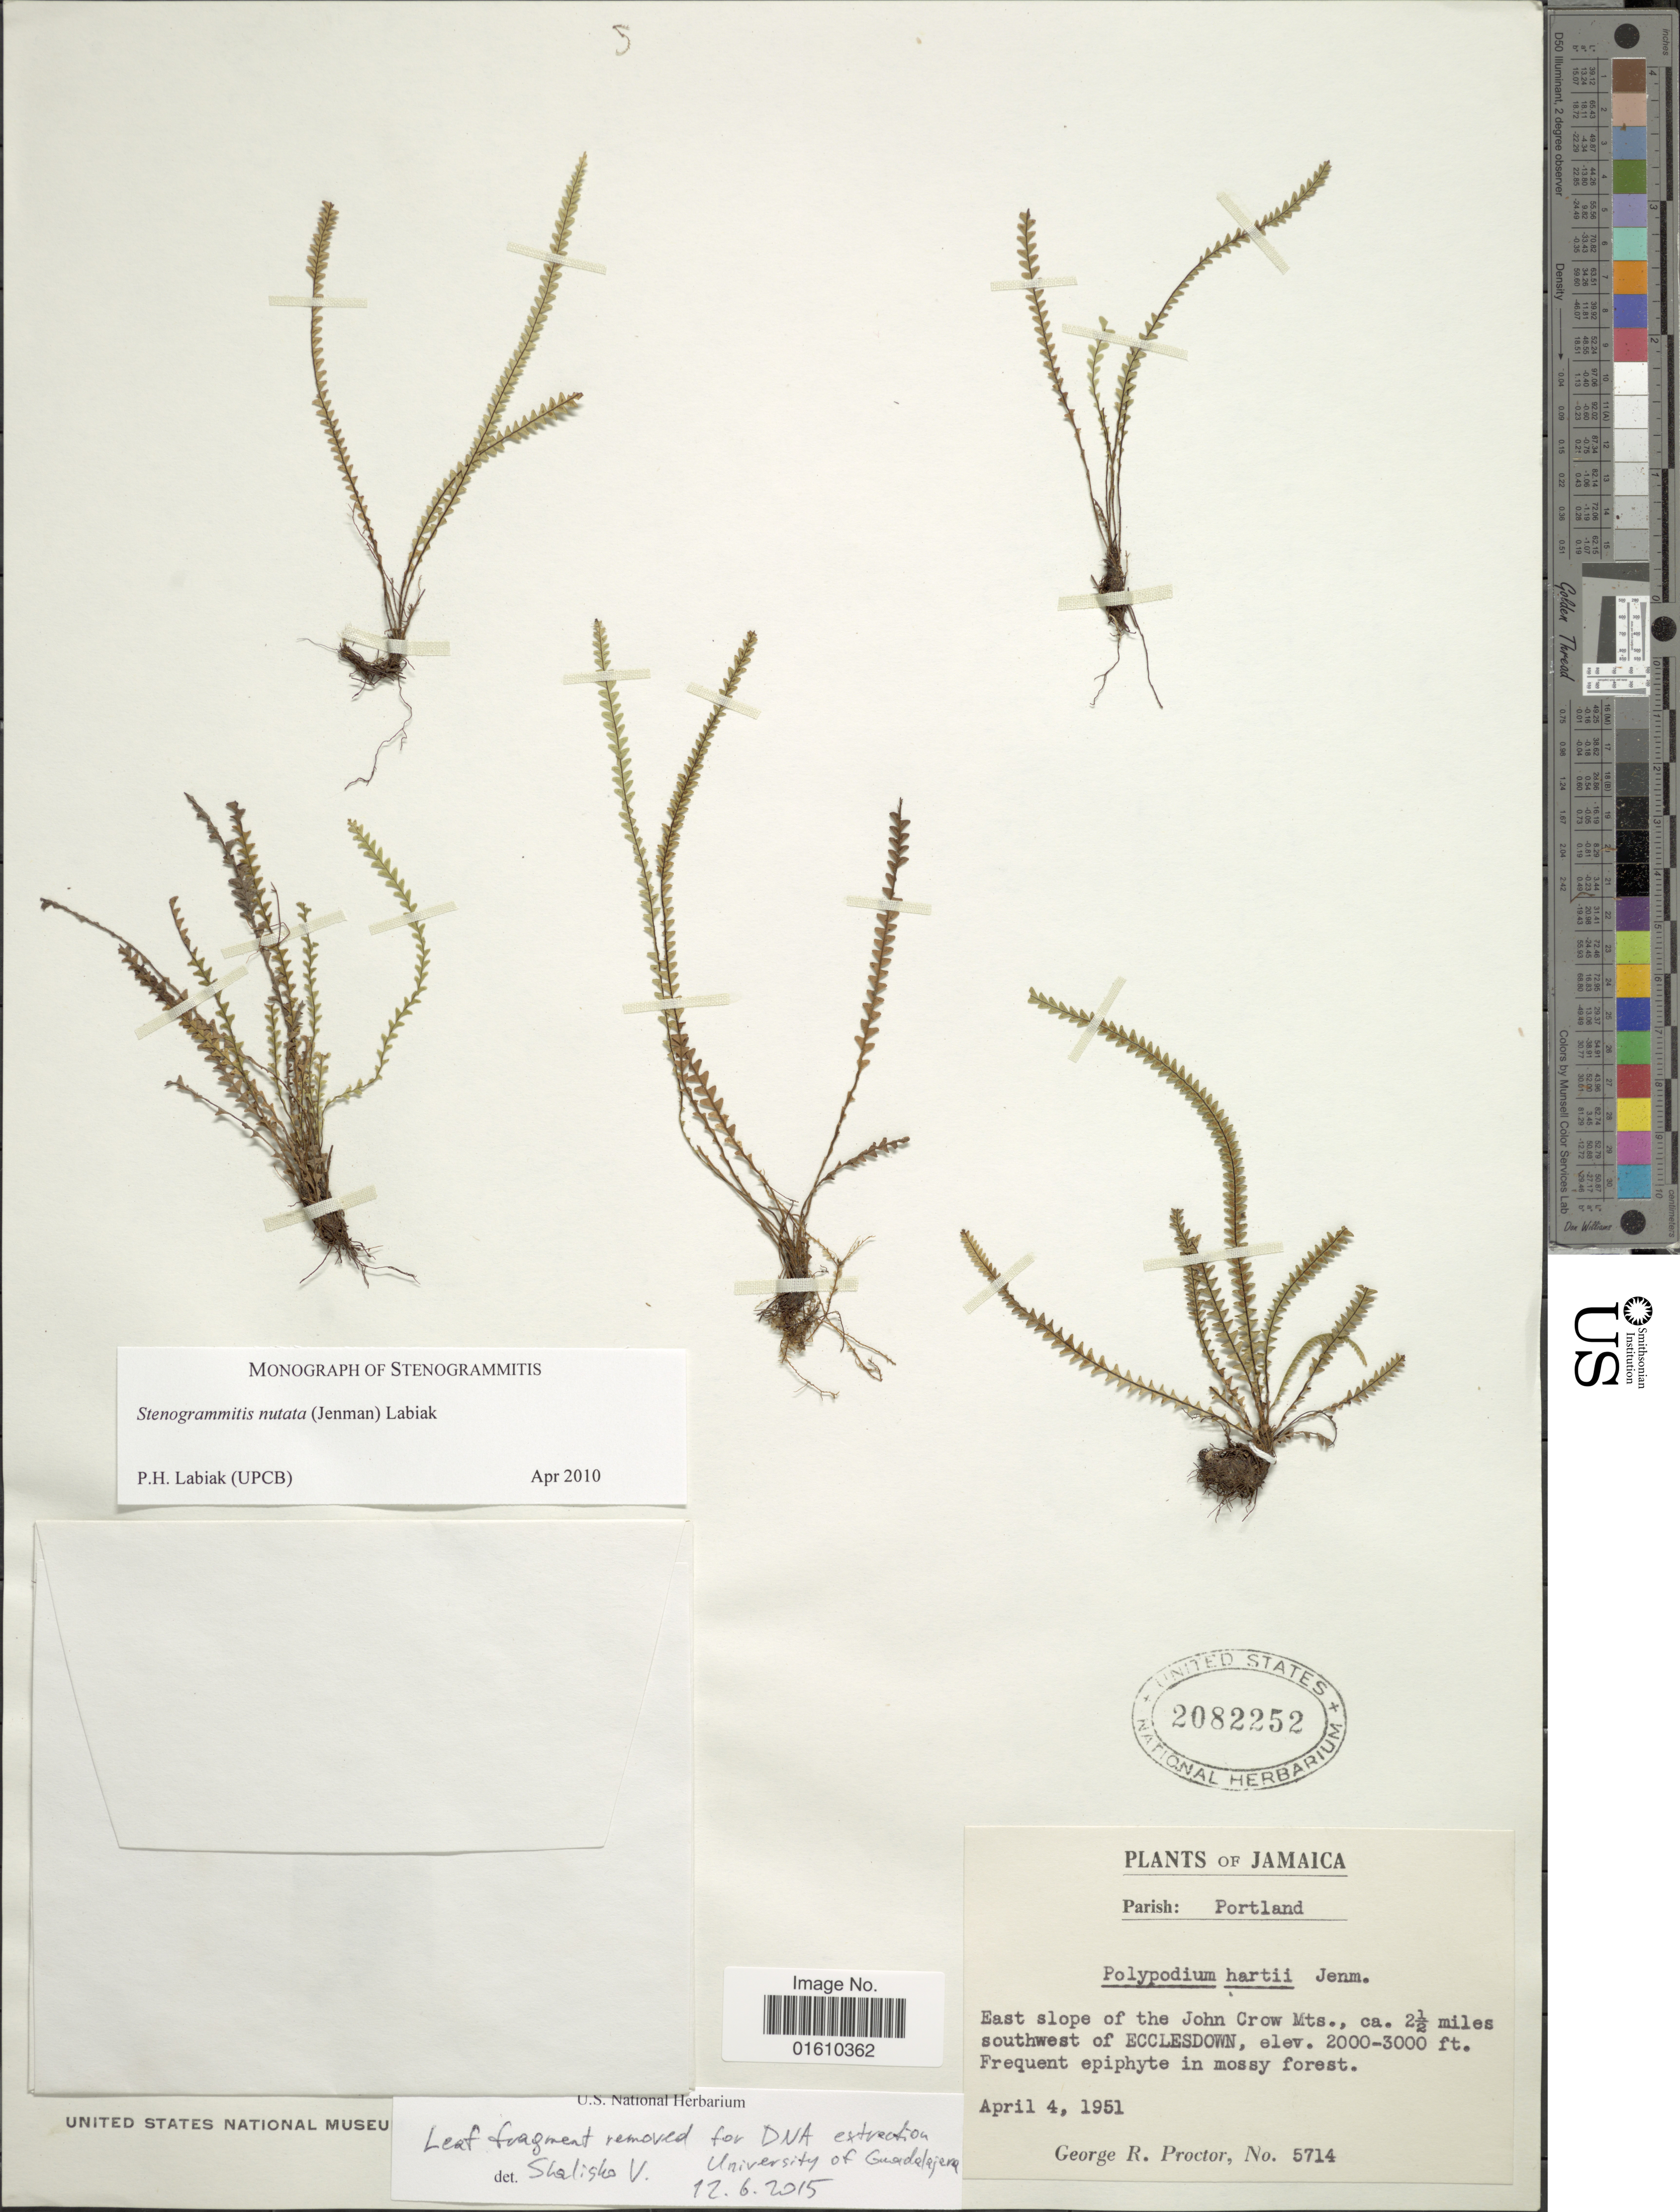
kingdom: Plantae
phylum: Tracheophyta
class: Polypodiopsida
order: Polypodiales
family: Polypodiaceae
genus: Stenogrammitis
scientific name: Stenogrammitis nutata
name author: (Jenman) Labiak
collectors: G. R. Proctor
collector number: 5714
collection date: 1951-04-04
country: Jamaica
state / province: Portland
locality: East slope of the John Crow Mts., ca. 2½ miles southwest of Ecclesdown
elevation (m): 610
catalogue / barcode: US 2082252